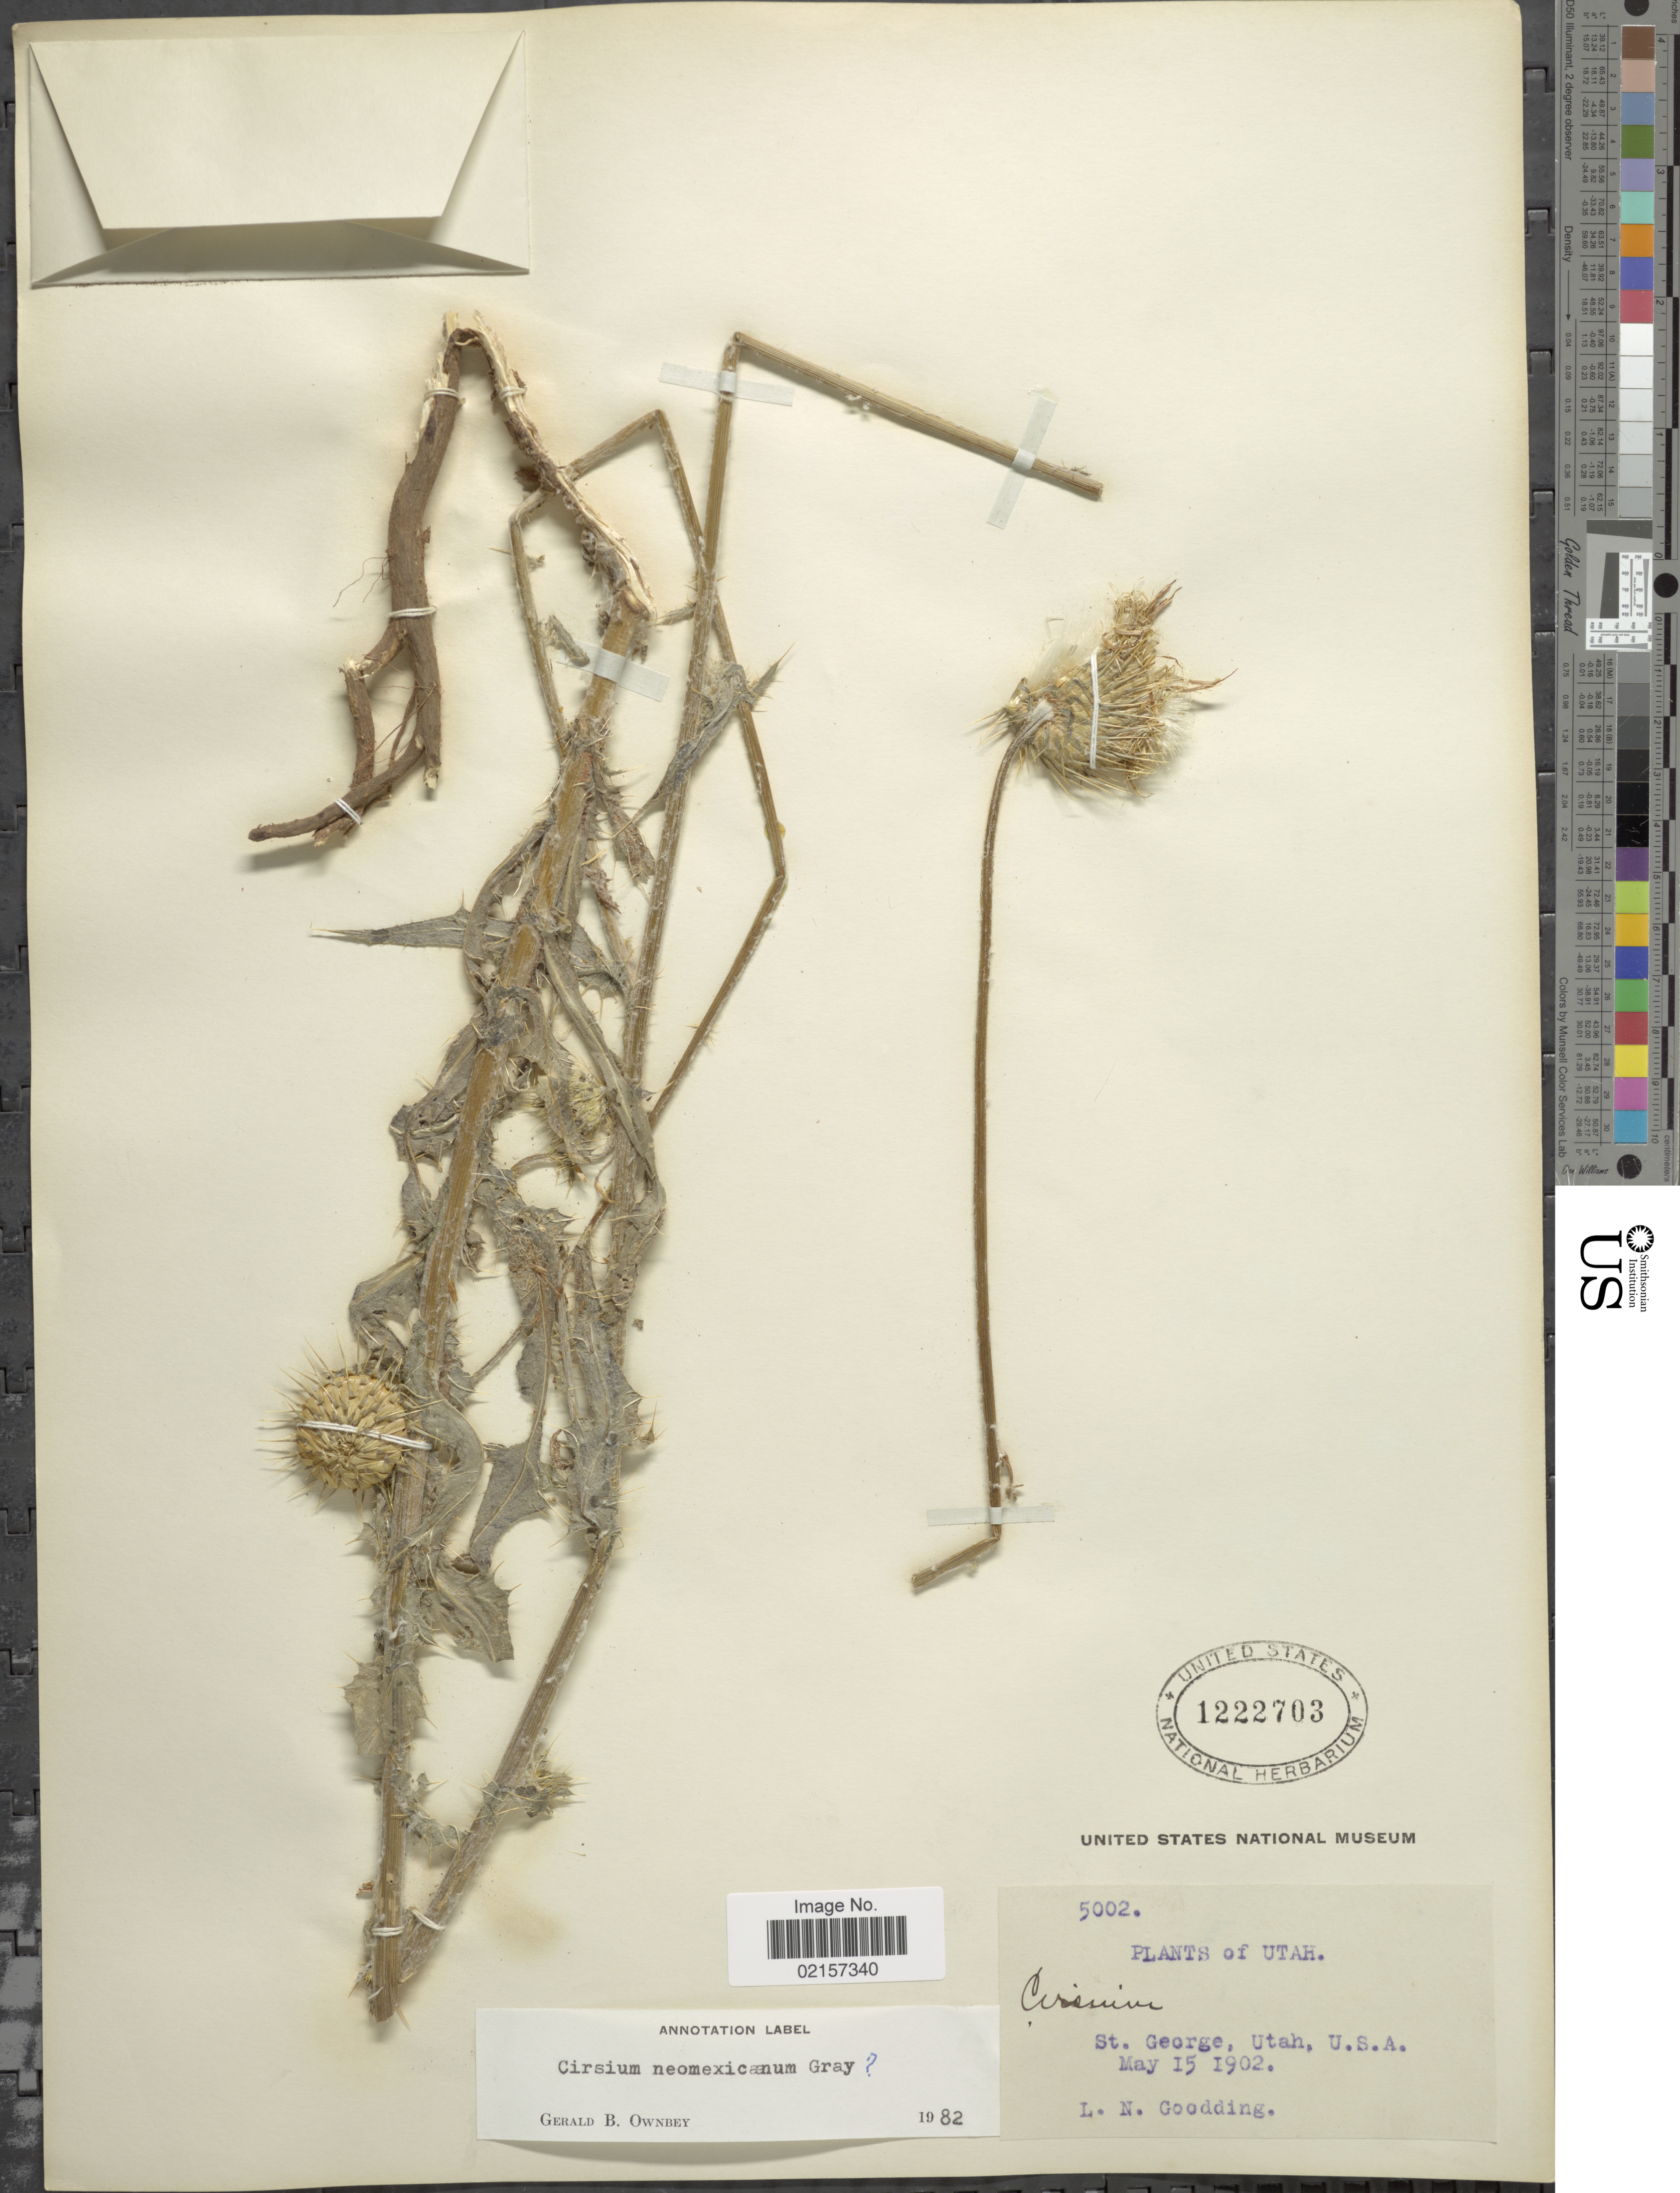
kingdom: Plantae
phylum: Tracheophyta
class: Magnoliopsida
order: Asterales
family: Asteraceae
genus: Cirsium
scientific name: Cirsium neomexicanum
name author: A. Gray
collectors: N. Gooding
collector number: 5002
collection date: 1902-05-15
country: United States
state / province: Utah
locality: St. George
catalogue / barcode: US 1222703